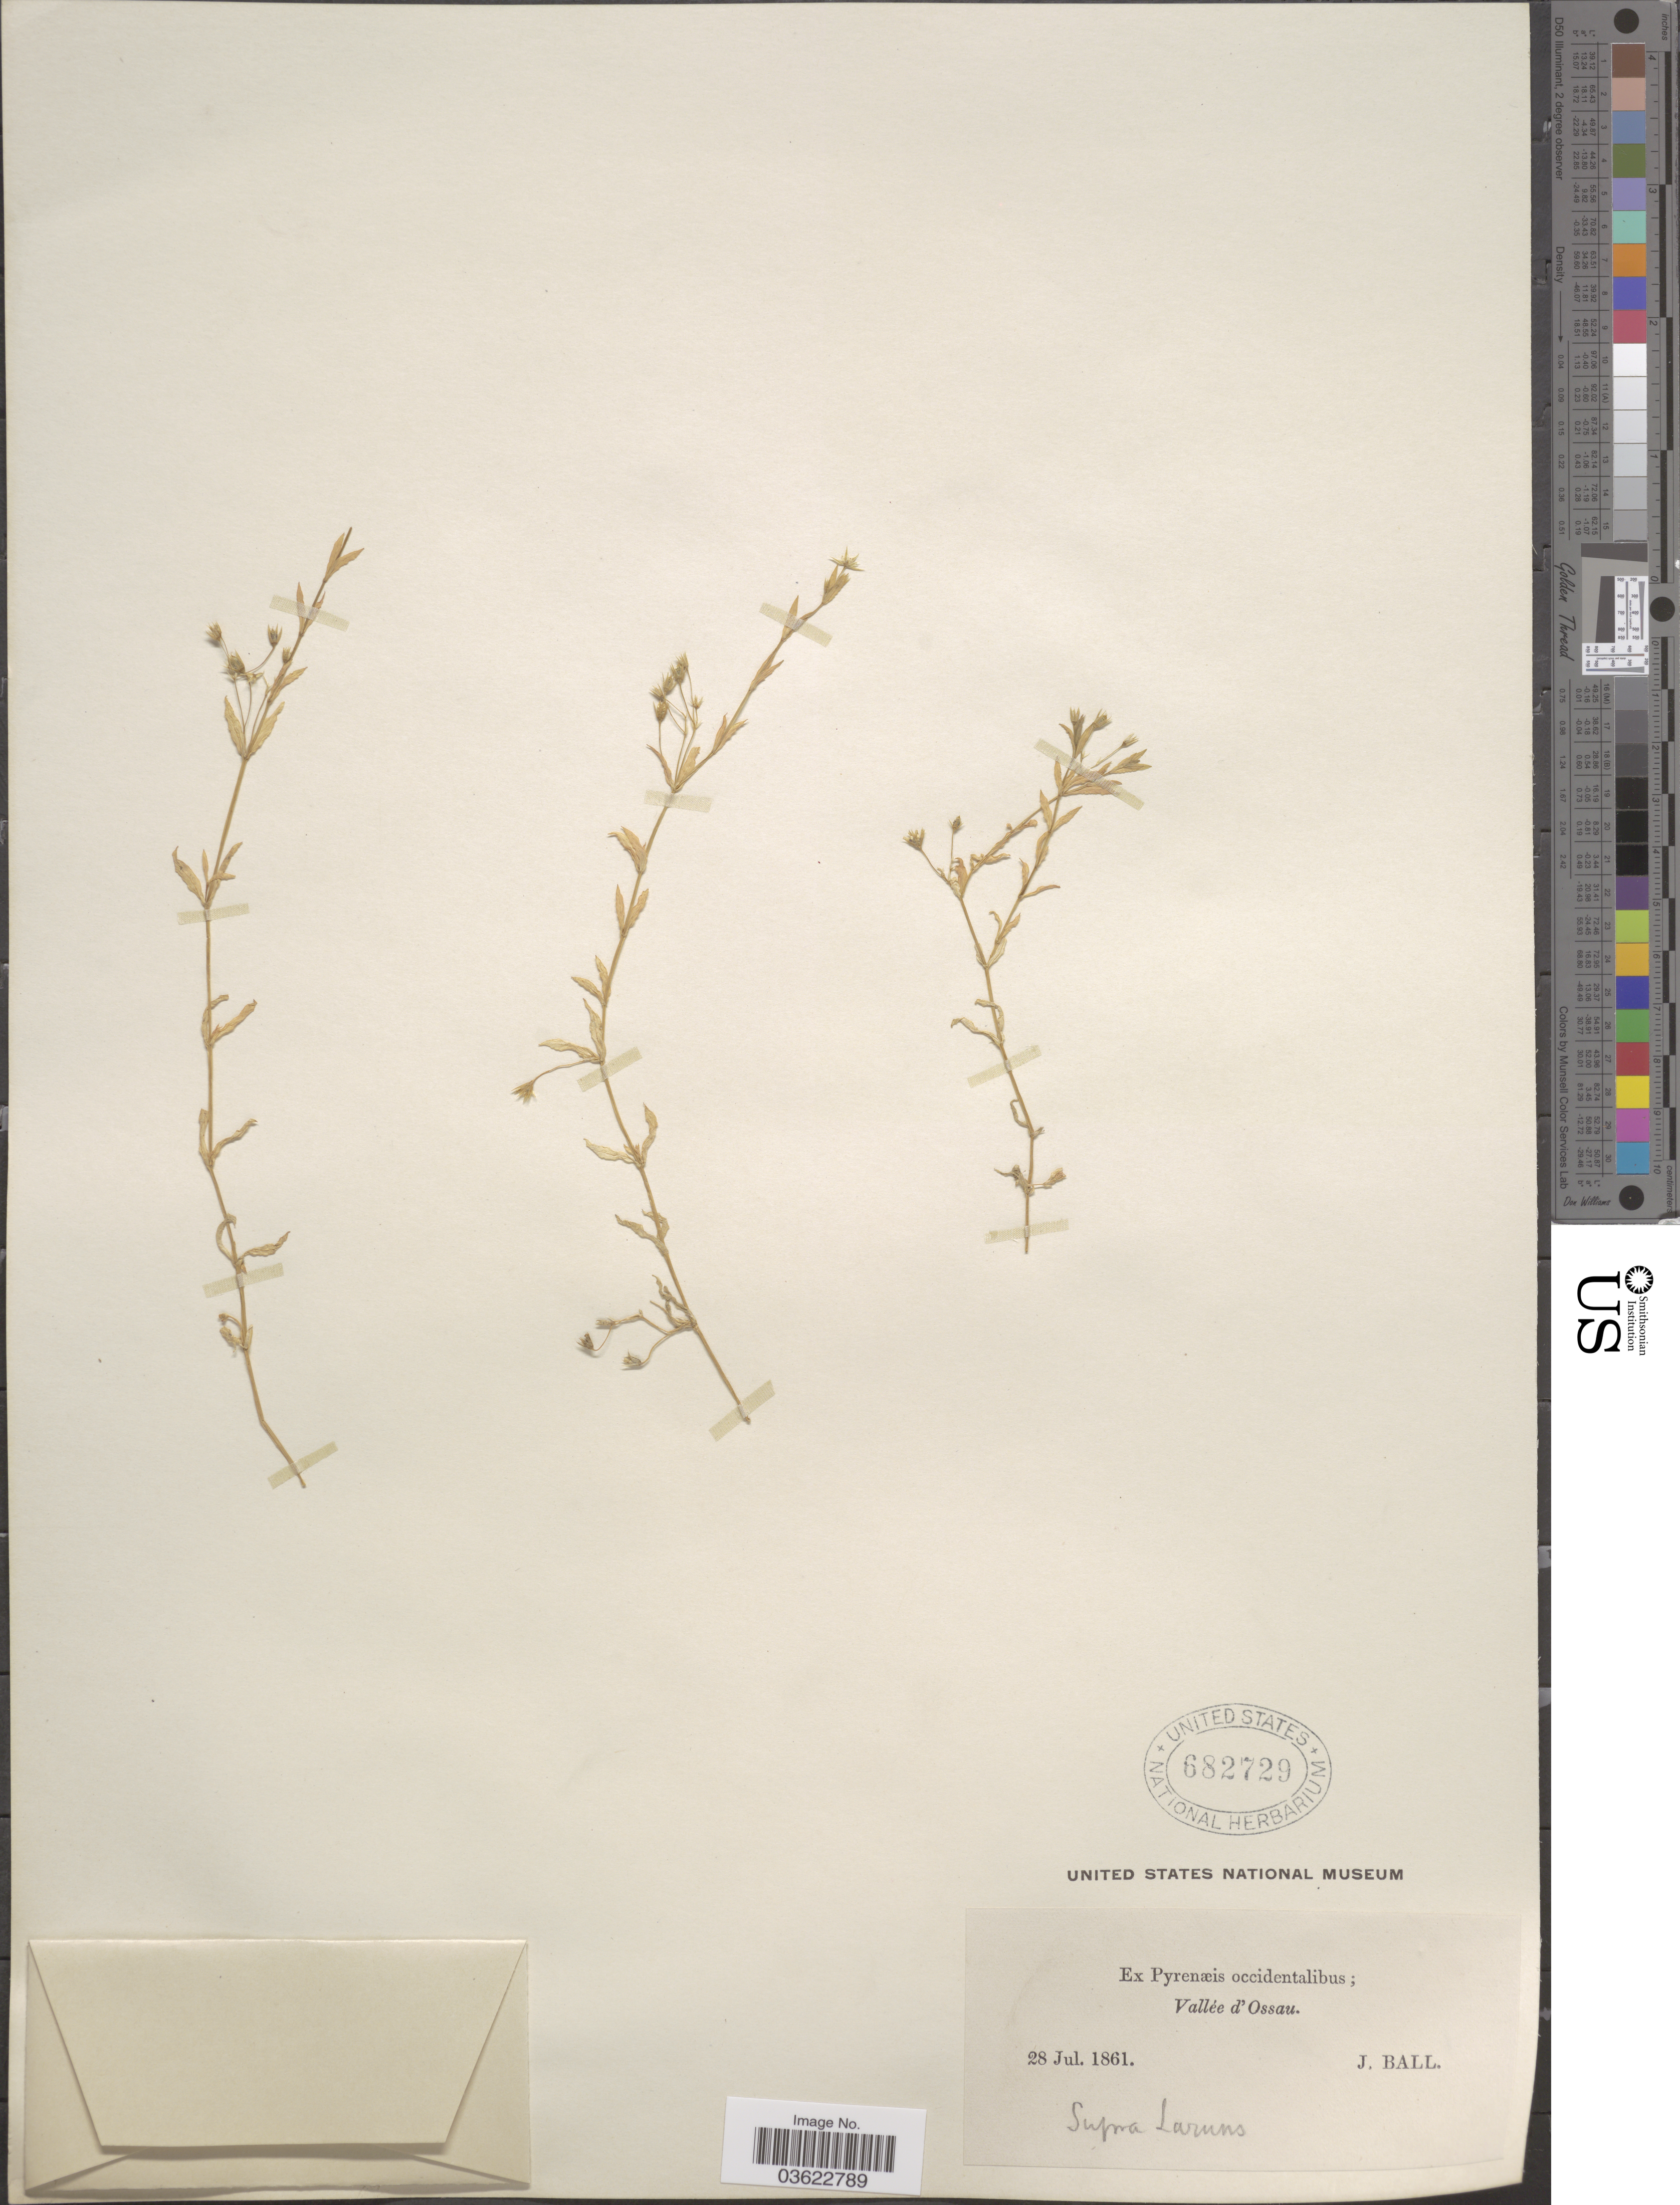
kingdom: Plantae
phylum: Tracheophyta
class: Magnoliopsida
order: Caryophyllales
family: Caryophyllaceae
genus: Arenaria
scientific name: Arenaria sp.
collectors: J. Ball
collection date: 1861-07-28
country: France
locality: Ex Pyrenæis occidentalibus; Vallée d'Ossau. Supra Laruns.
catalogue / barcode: US 682729